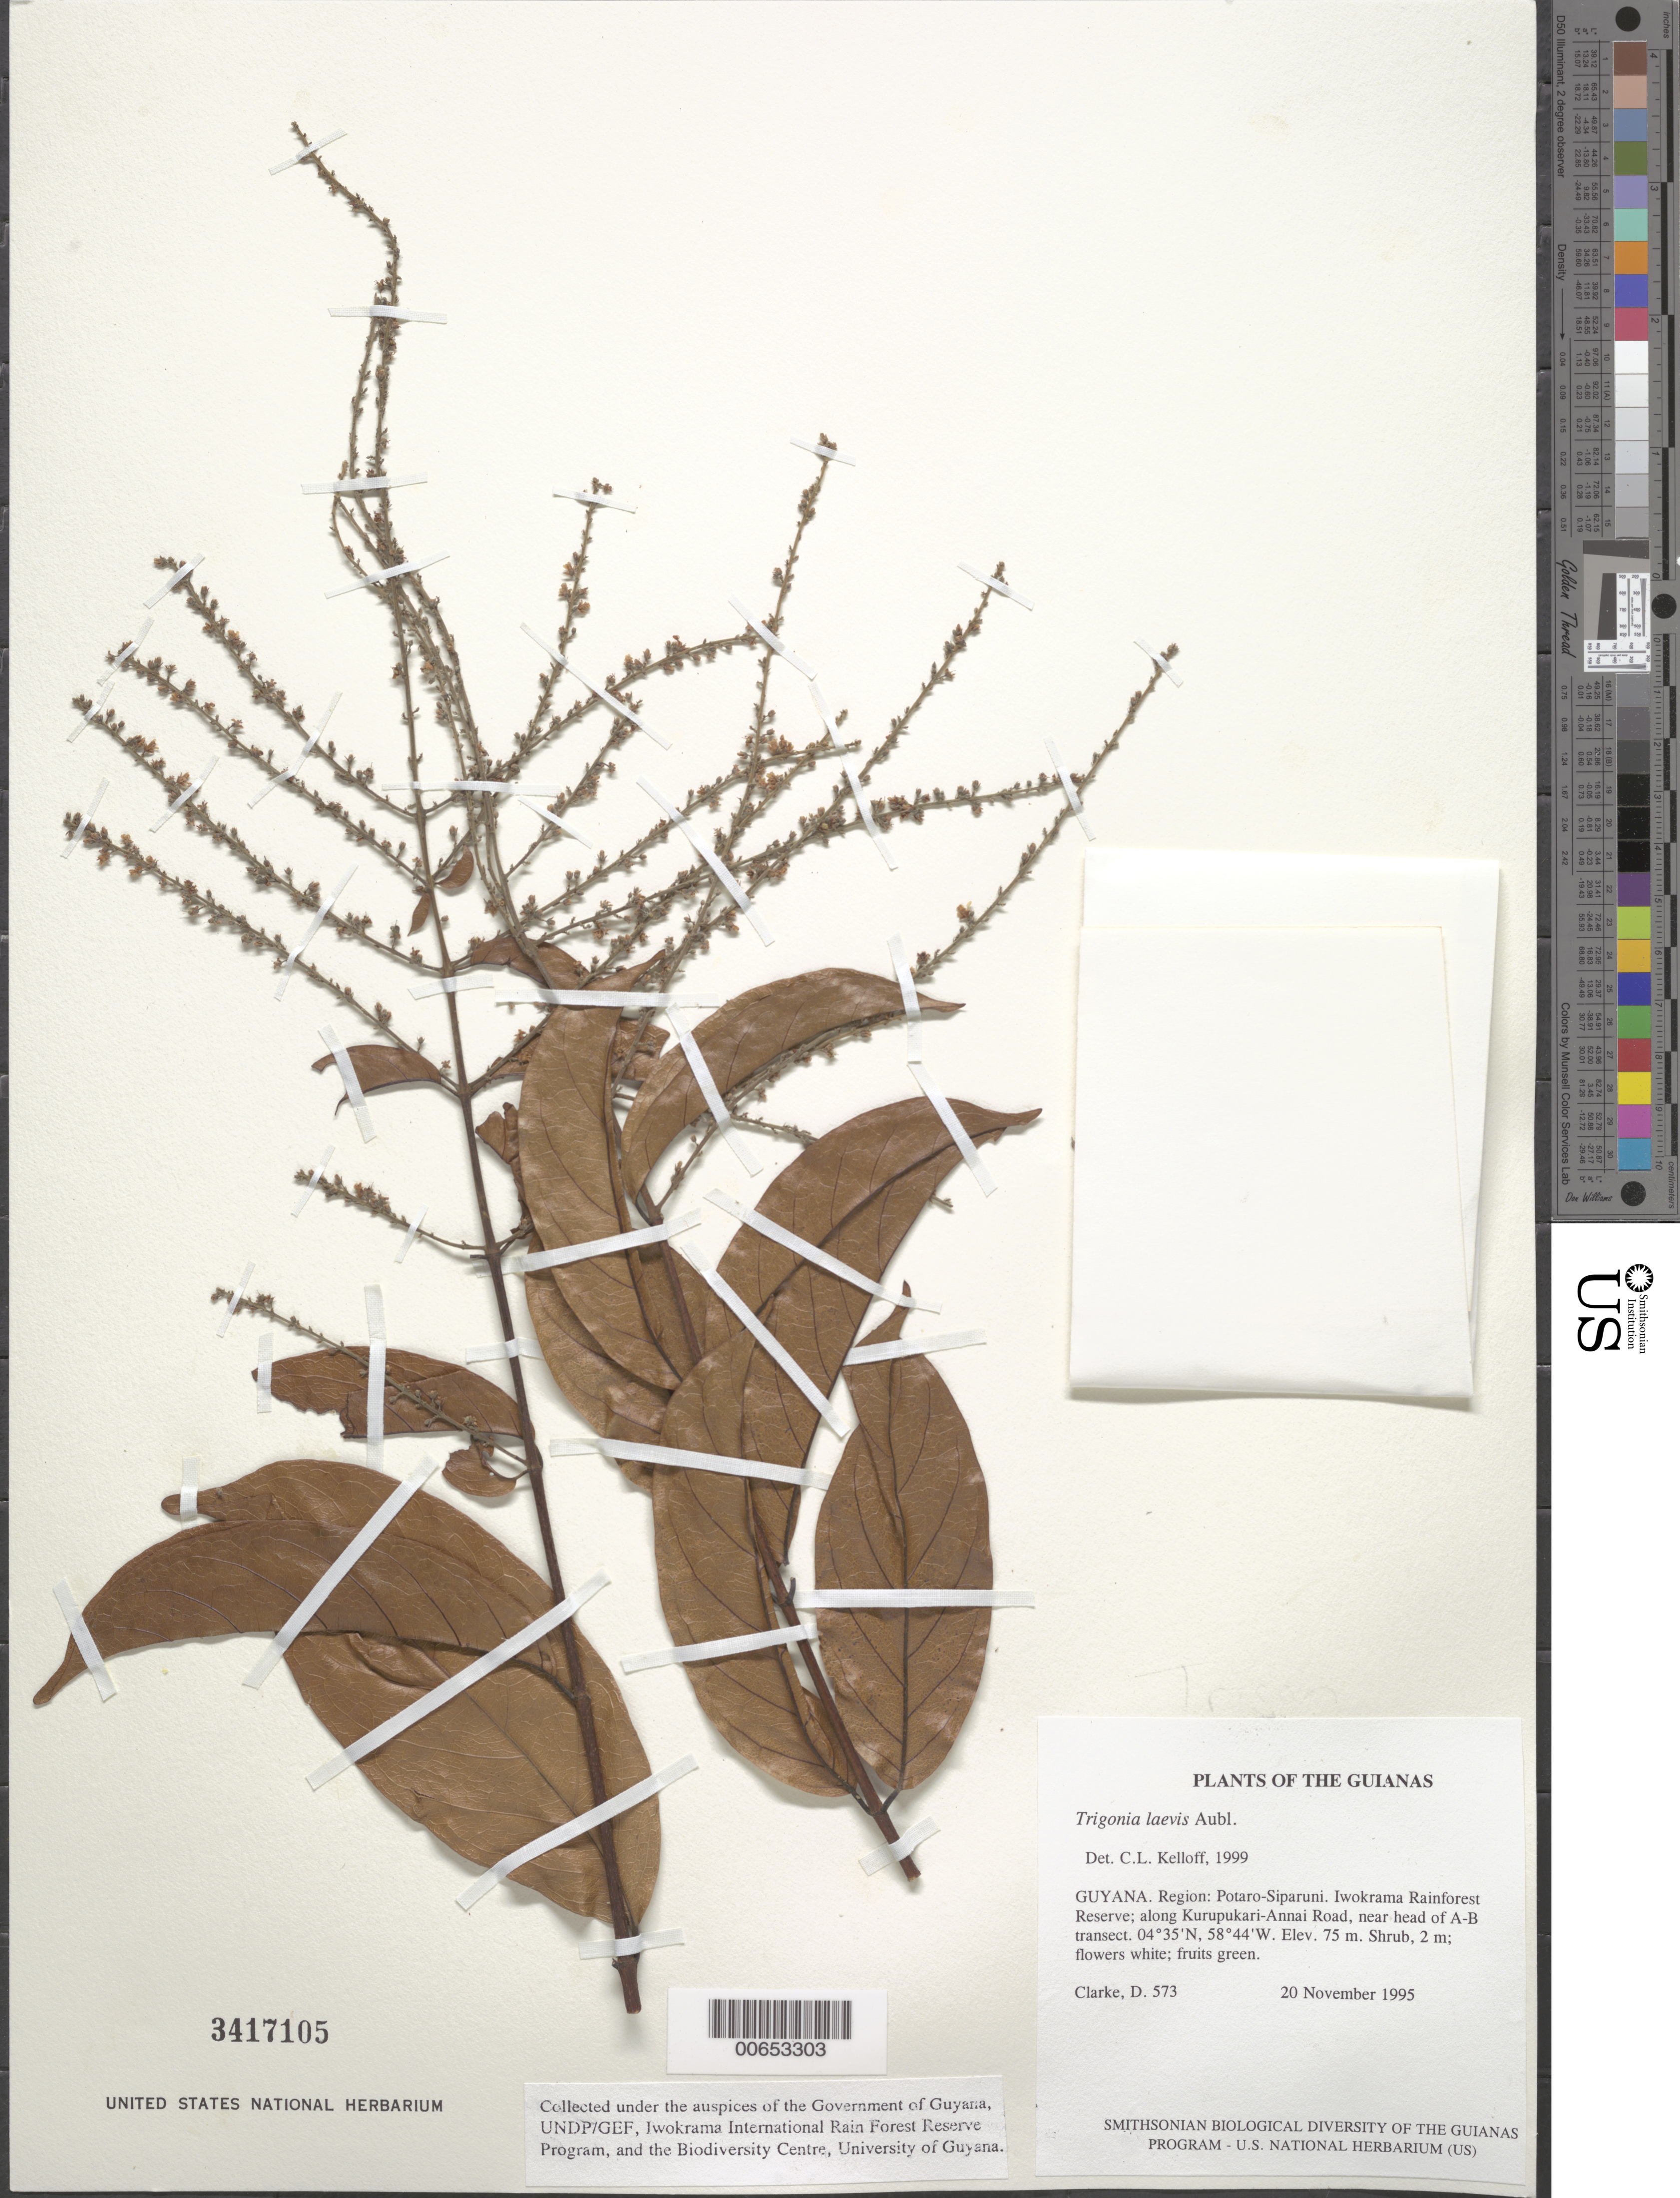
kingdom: Plantae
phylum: Tracheophyta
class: Magnoliopsida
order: Malpighiales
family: Trigoniaceae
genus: Trigonia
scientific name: Trigonia laevis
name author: Aubl.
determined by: Kelloff, Carol L., (US), Smithsonian Institution - National Museum of Natural History (UNITED STATES)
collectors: H. D. Clarke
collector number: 573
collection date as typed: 20 November 1995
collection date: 1995-11-20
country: Guyana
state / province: Potaro-Siparuni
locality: Iwokrama Rainforest Reserve; along Kurupukari-Annai Road, near head of A-B transect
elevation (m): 75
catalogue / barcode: US 3417105